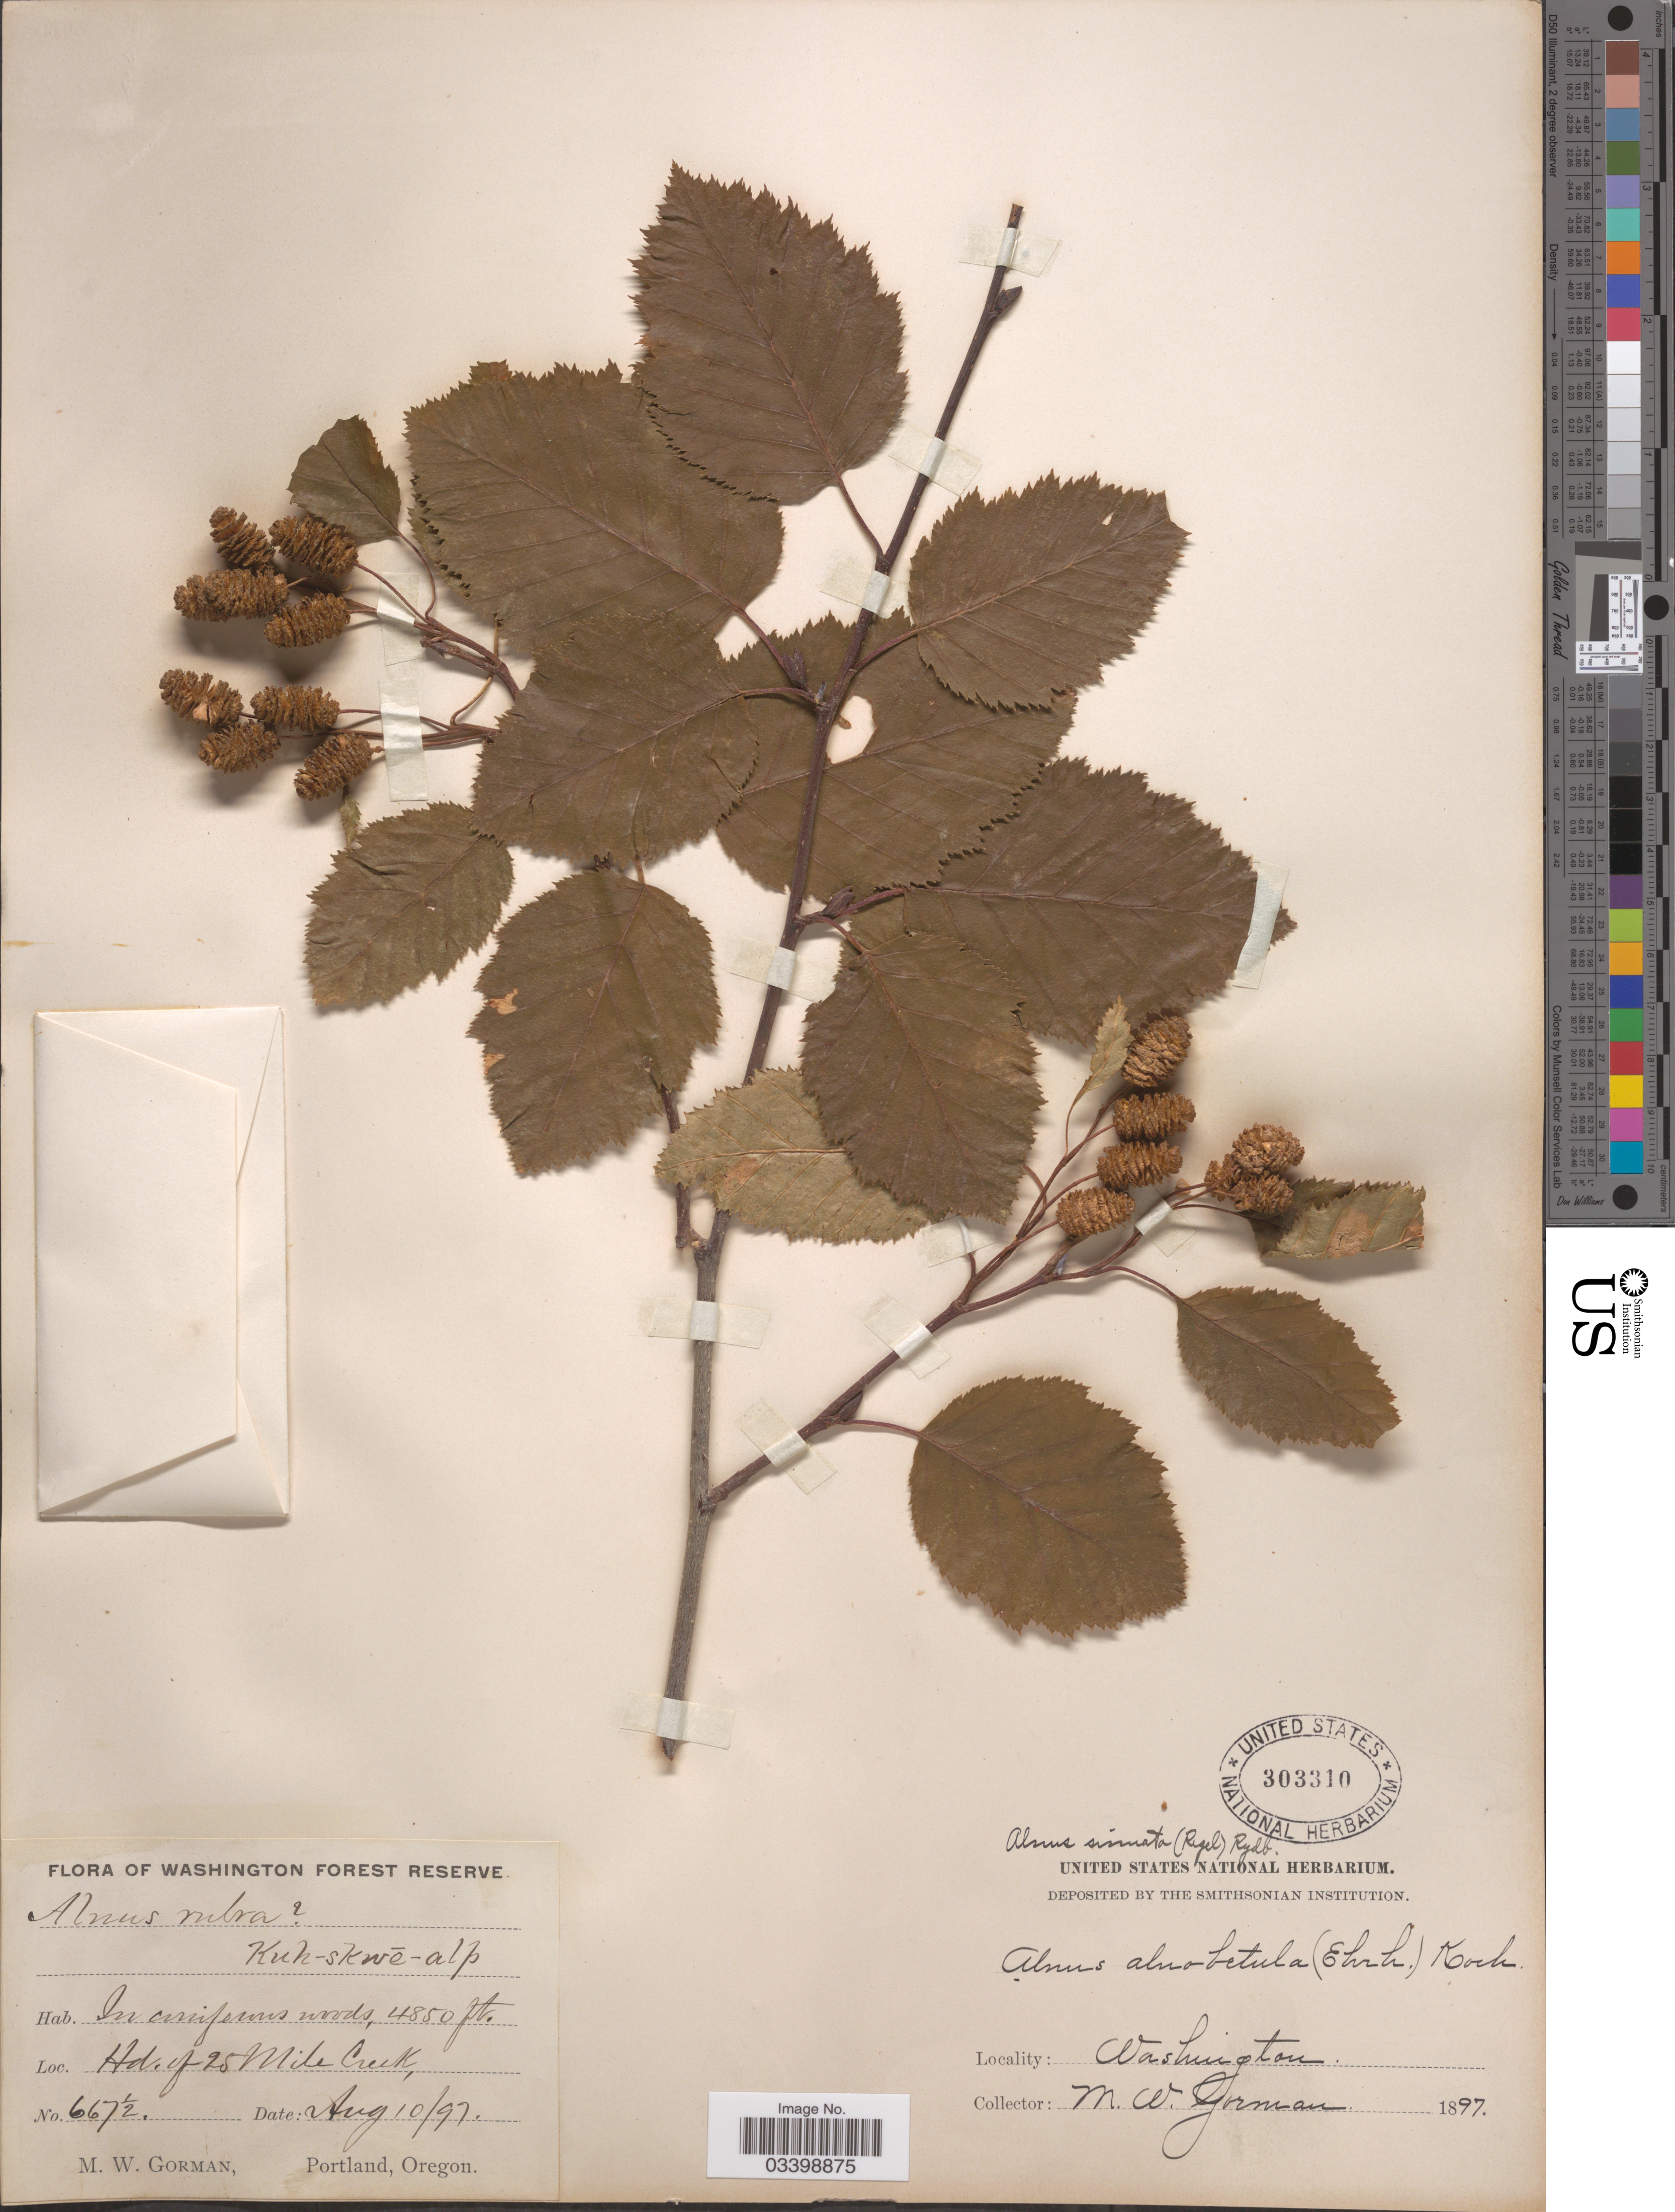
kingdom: Plantae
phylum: Tracheophyta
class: Magnoliopsida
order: Fagales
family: Betulaceae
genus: Alnus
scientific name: Alnus viridis subsp. sinuata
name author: Regel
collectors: M. W. Gorman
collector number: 667½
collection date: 1897-08-10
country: United States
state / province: Washington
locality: Washington Forest Reserve. Hd. of 25 Mile Creek.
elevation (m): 1478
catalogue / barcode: US 303310